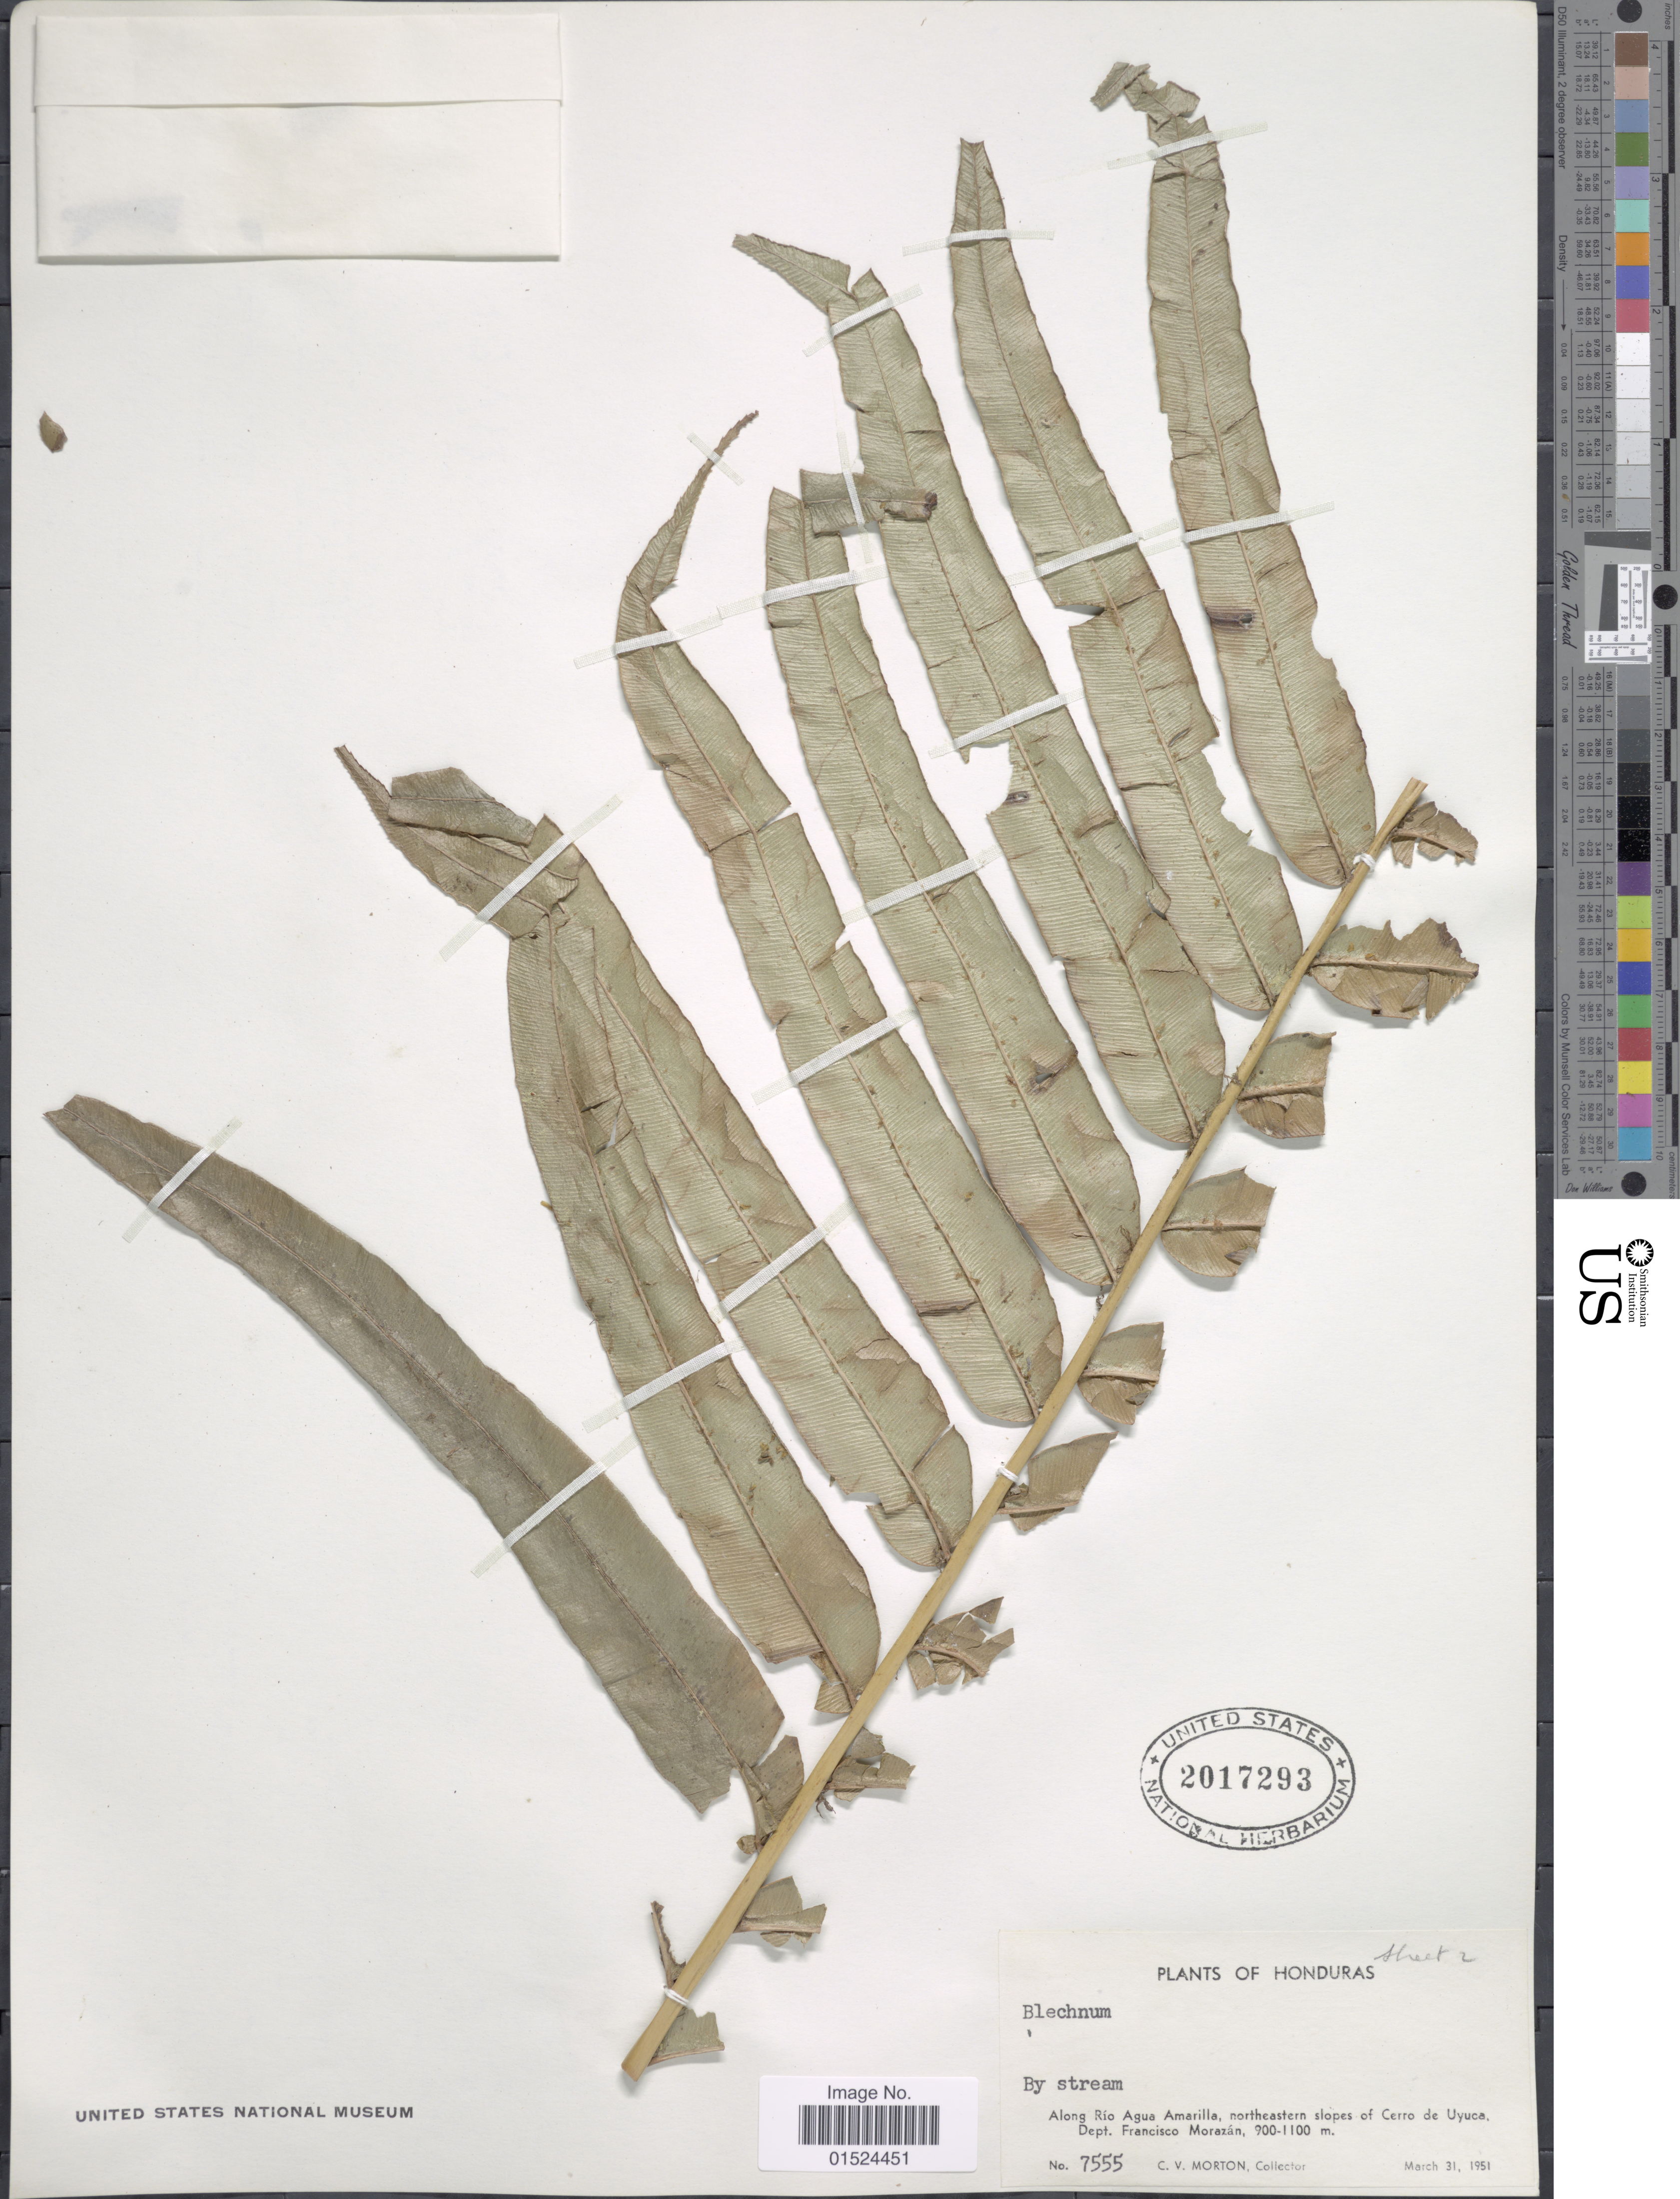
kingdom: Plantae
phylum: Tracheophyta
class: Polypodiopsida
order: Polypodiales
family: Blechnaceae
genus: Blechnum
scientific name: Blechnum schiedeanum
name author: (Schltdl. ex C. Presl) Hieron.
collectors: C. V. Morton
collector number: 7555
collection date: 1951-03-31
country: Honduras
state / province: Fco. Morazán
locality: Along Río Agua Amarilla, northeastern slopes of Cerro de Uyuca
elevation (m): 900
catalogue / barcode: US 2017293